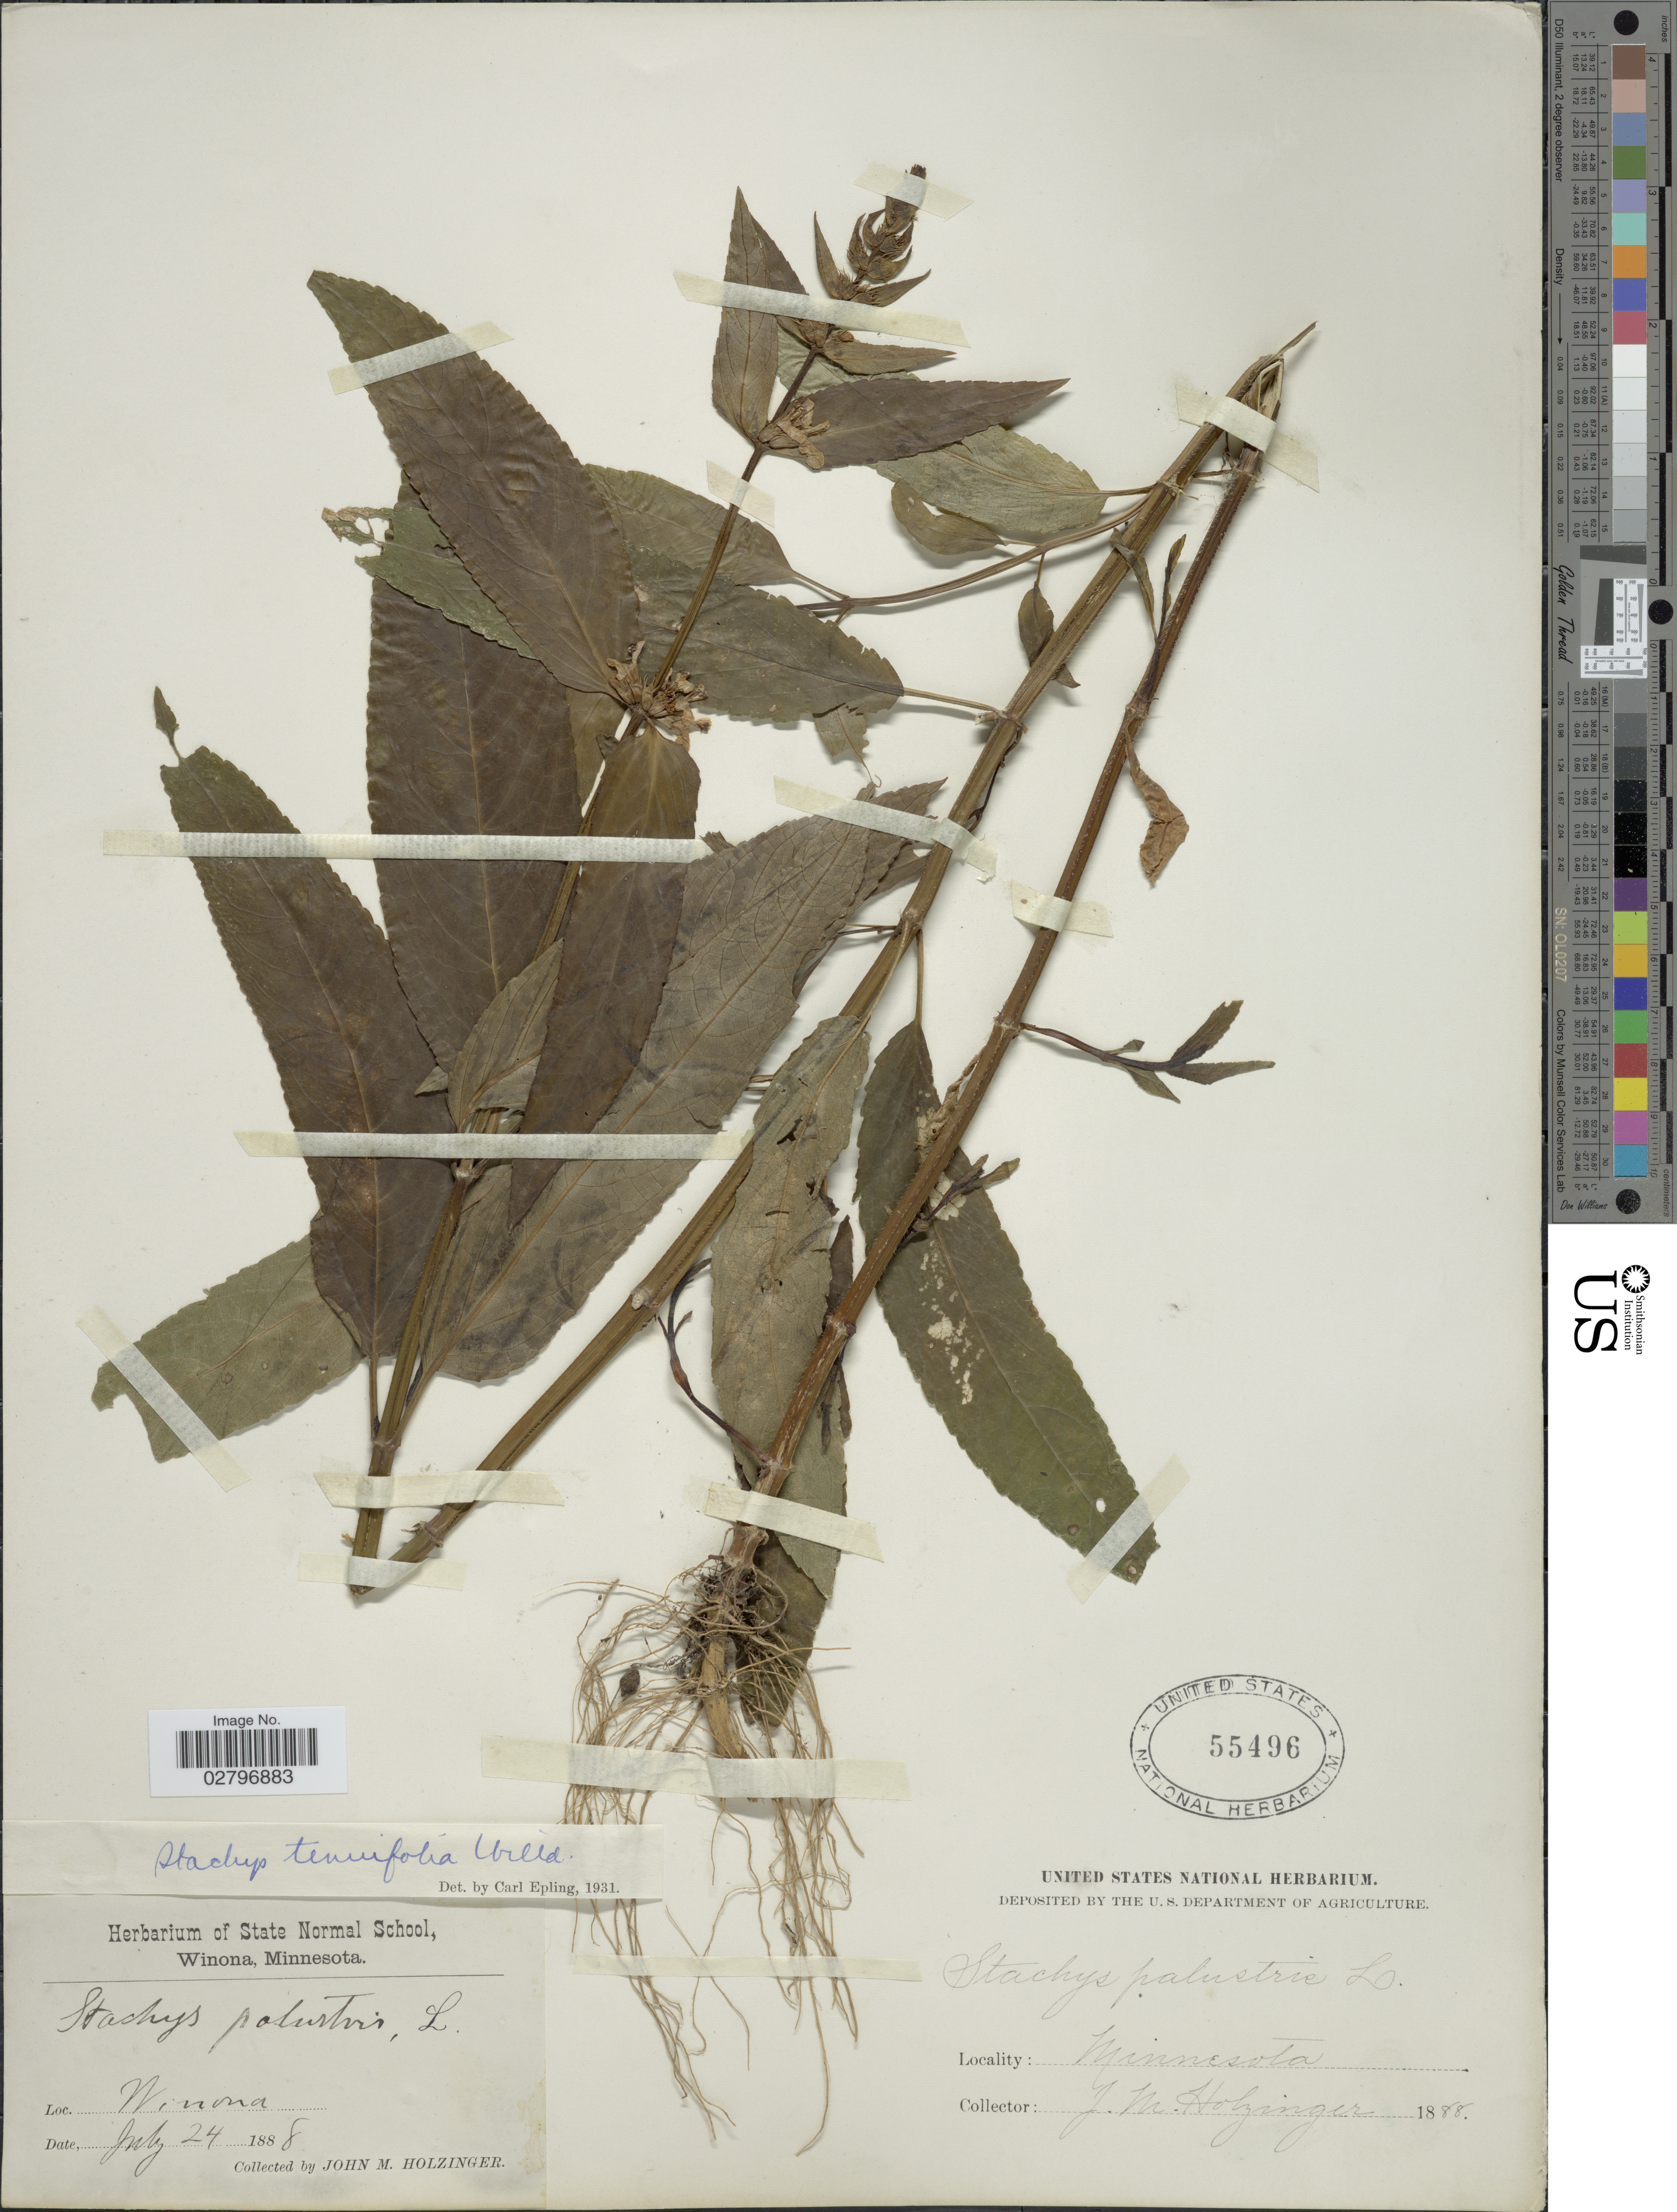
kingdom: Plantae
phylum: Tracheophyta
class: Magnoliopsida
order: Lamiales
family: Lamiaceae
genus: Stachys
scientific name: Stachys tenuifolia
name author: Willd.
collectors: J. M. Holzinger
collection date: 1888-07-24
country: United States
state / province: Minnesota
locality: Winona.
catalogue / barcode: US 55496